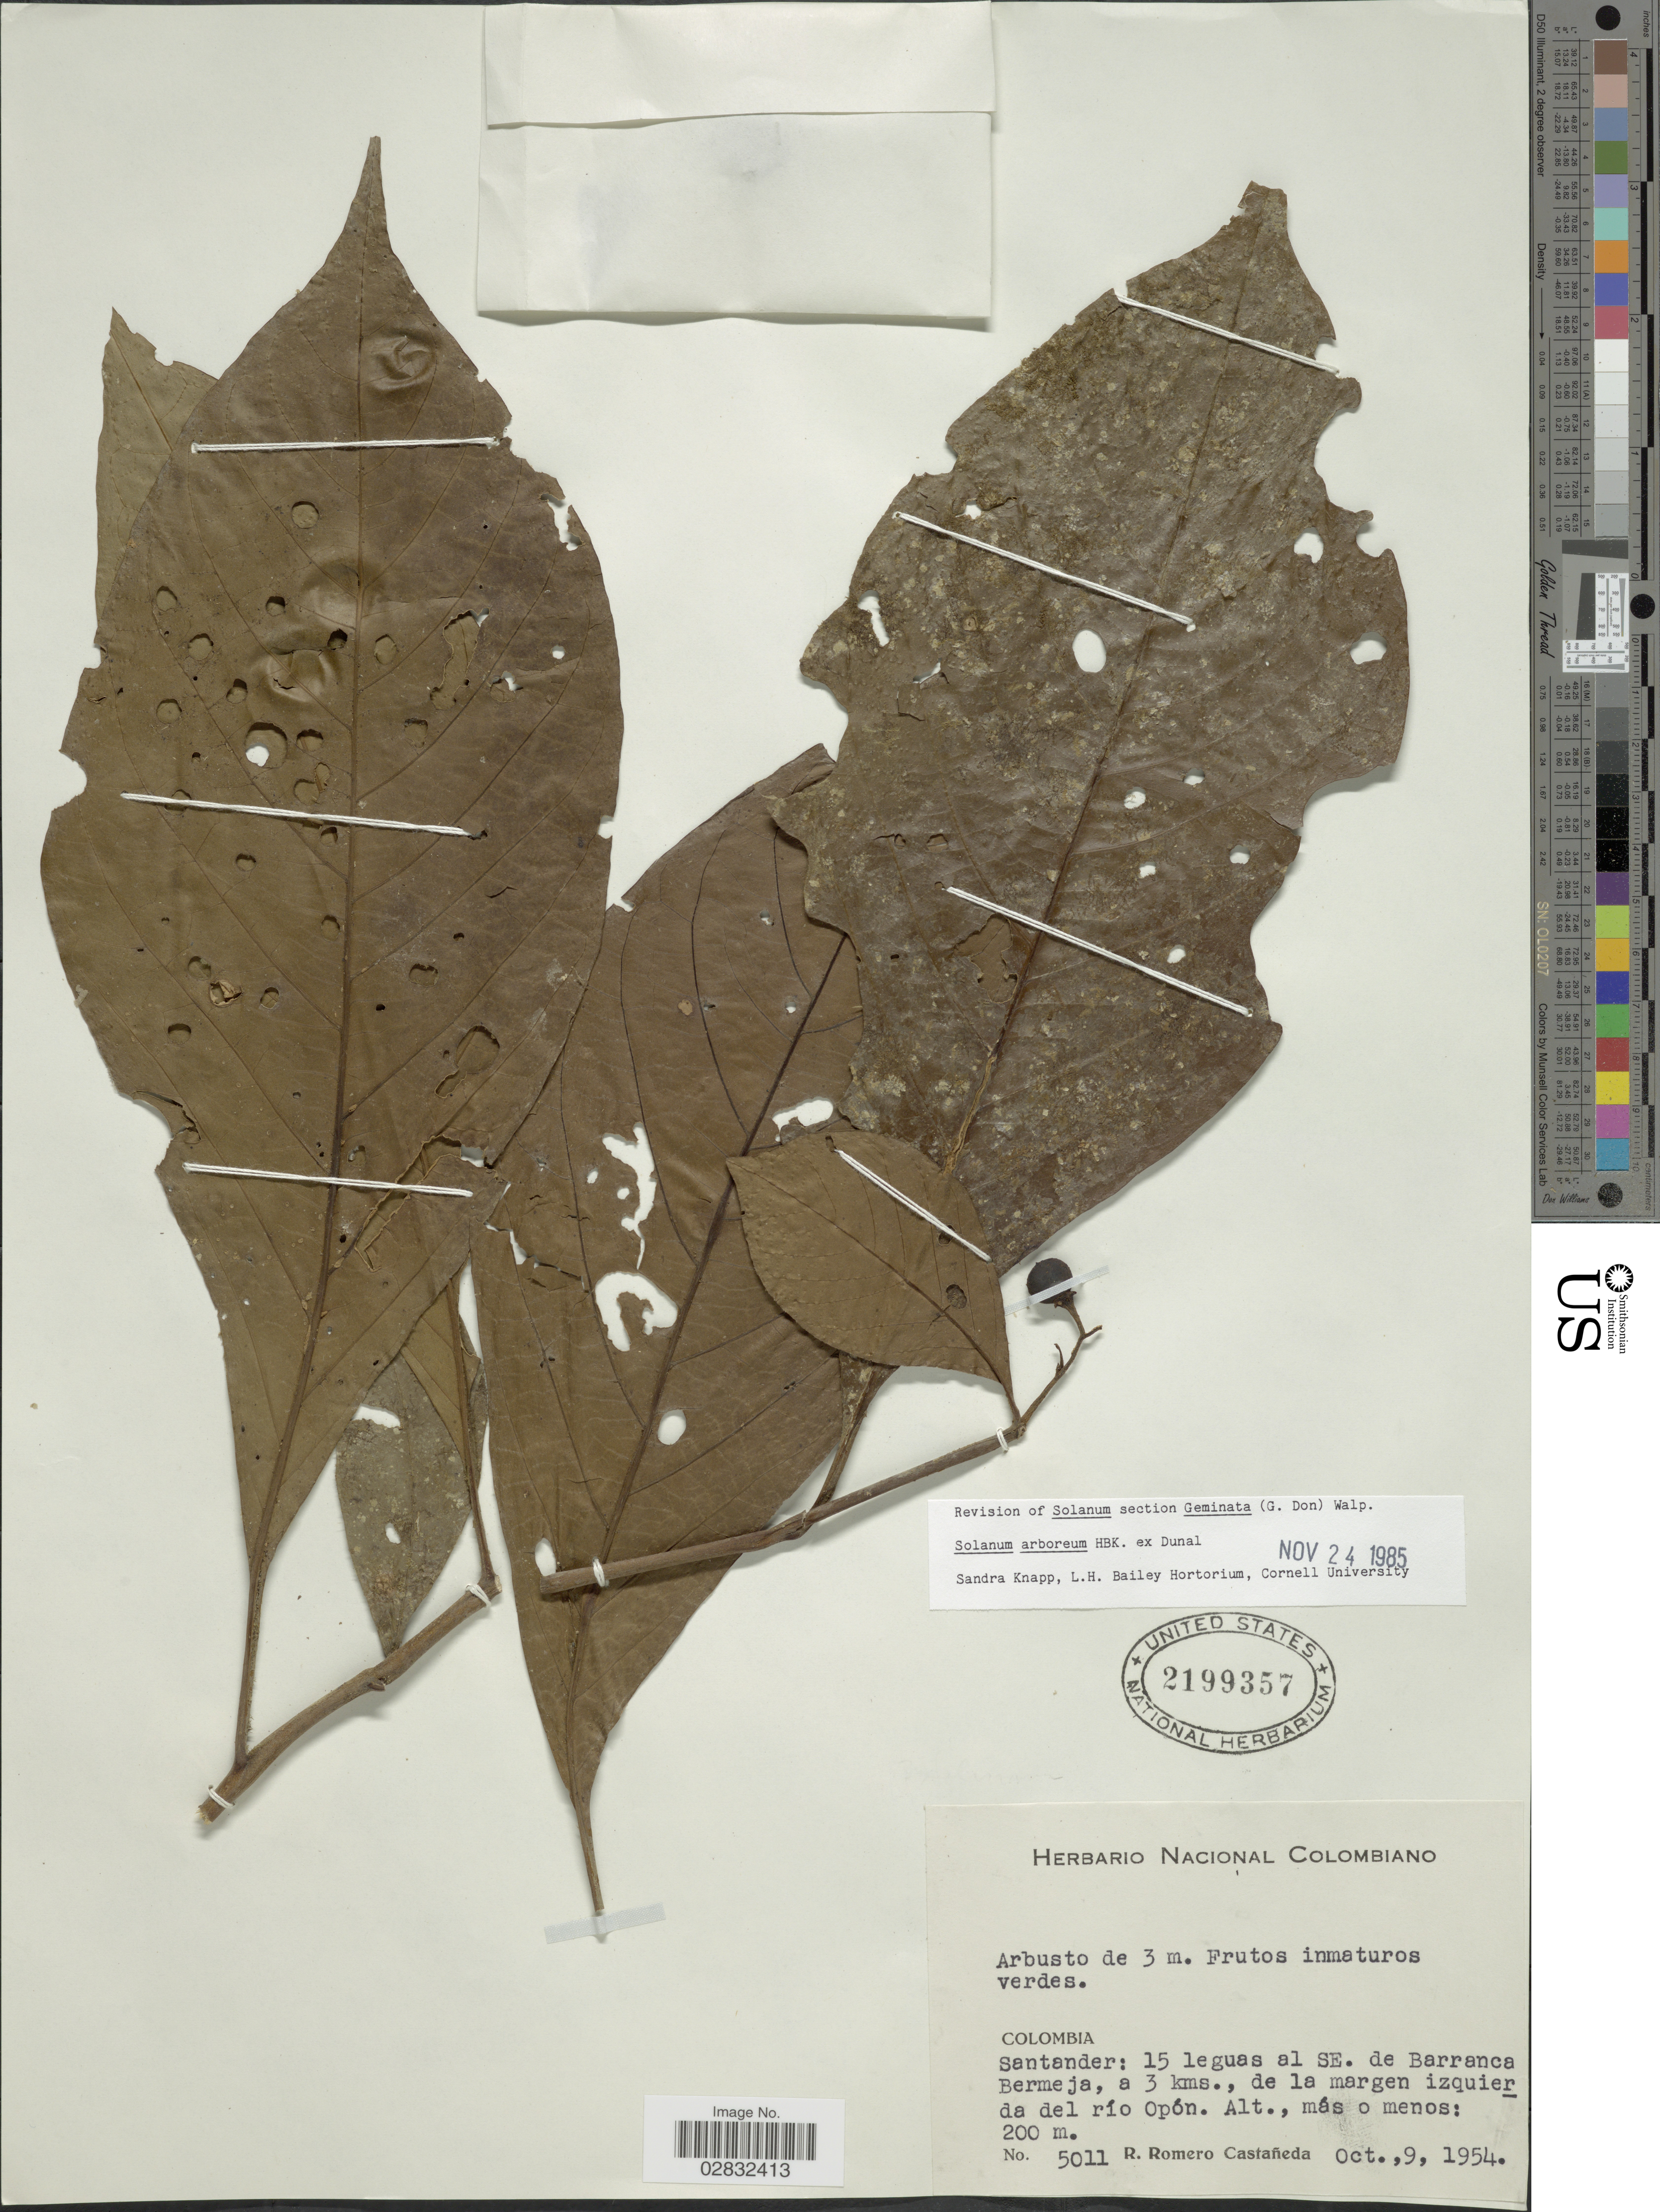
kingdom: Plantae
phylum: Tracheophyta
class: Magnoliopsida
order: Solanales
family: Solanaceae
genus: Solanum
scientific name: Solanum arboreum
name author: Dunal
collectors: R. Romero Castañeda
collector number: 5011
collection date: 1954-10-09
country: Colombia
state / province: Santander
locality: Santander: 15 leguas al SE. de Barranca Bermeja, a 3 kms., de la margen izquierda del río Opón.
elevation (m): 200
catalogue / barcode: US 2199357